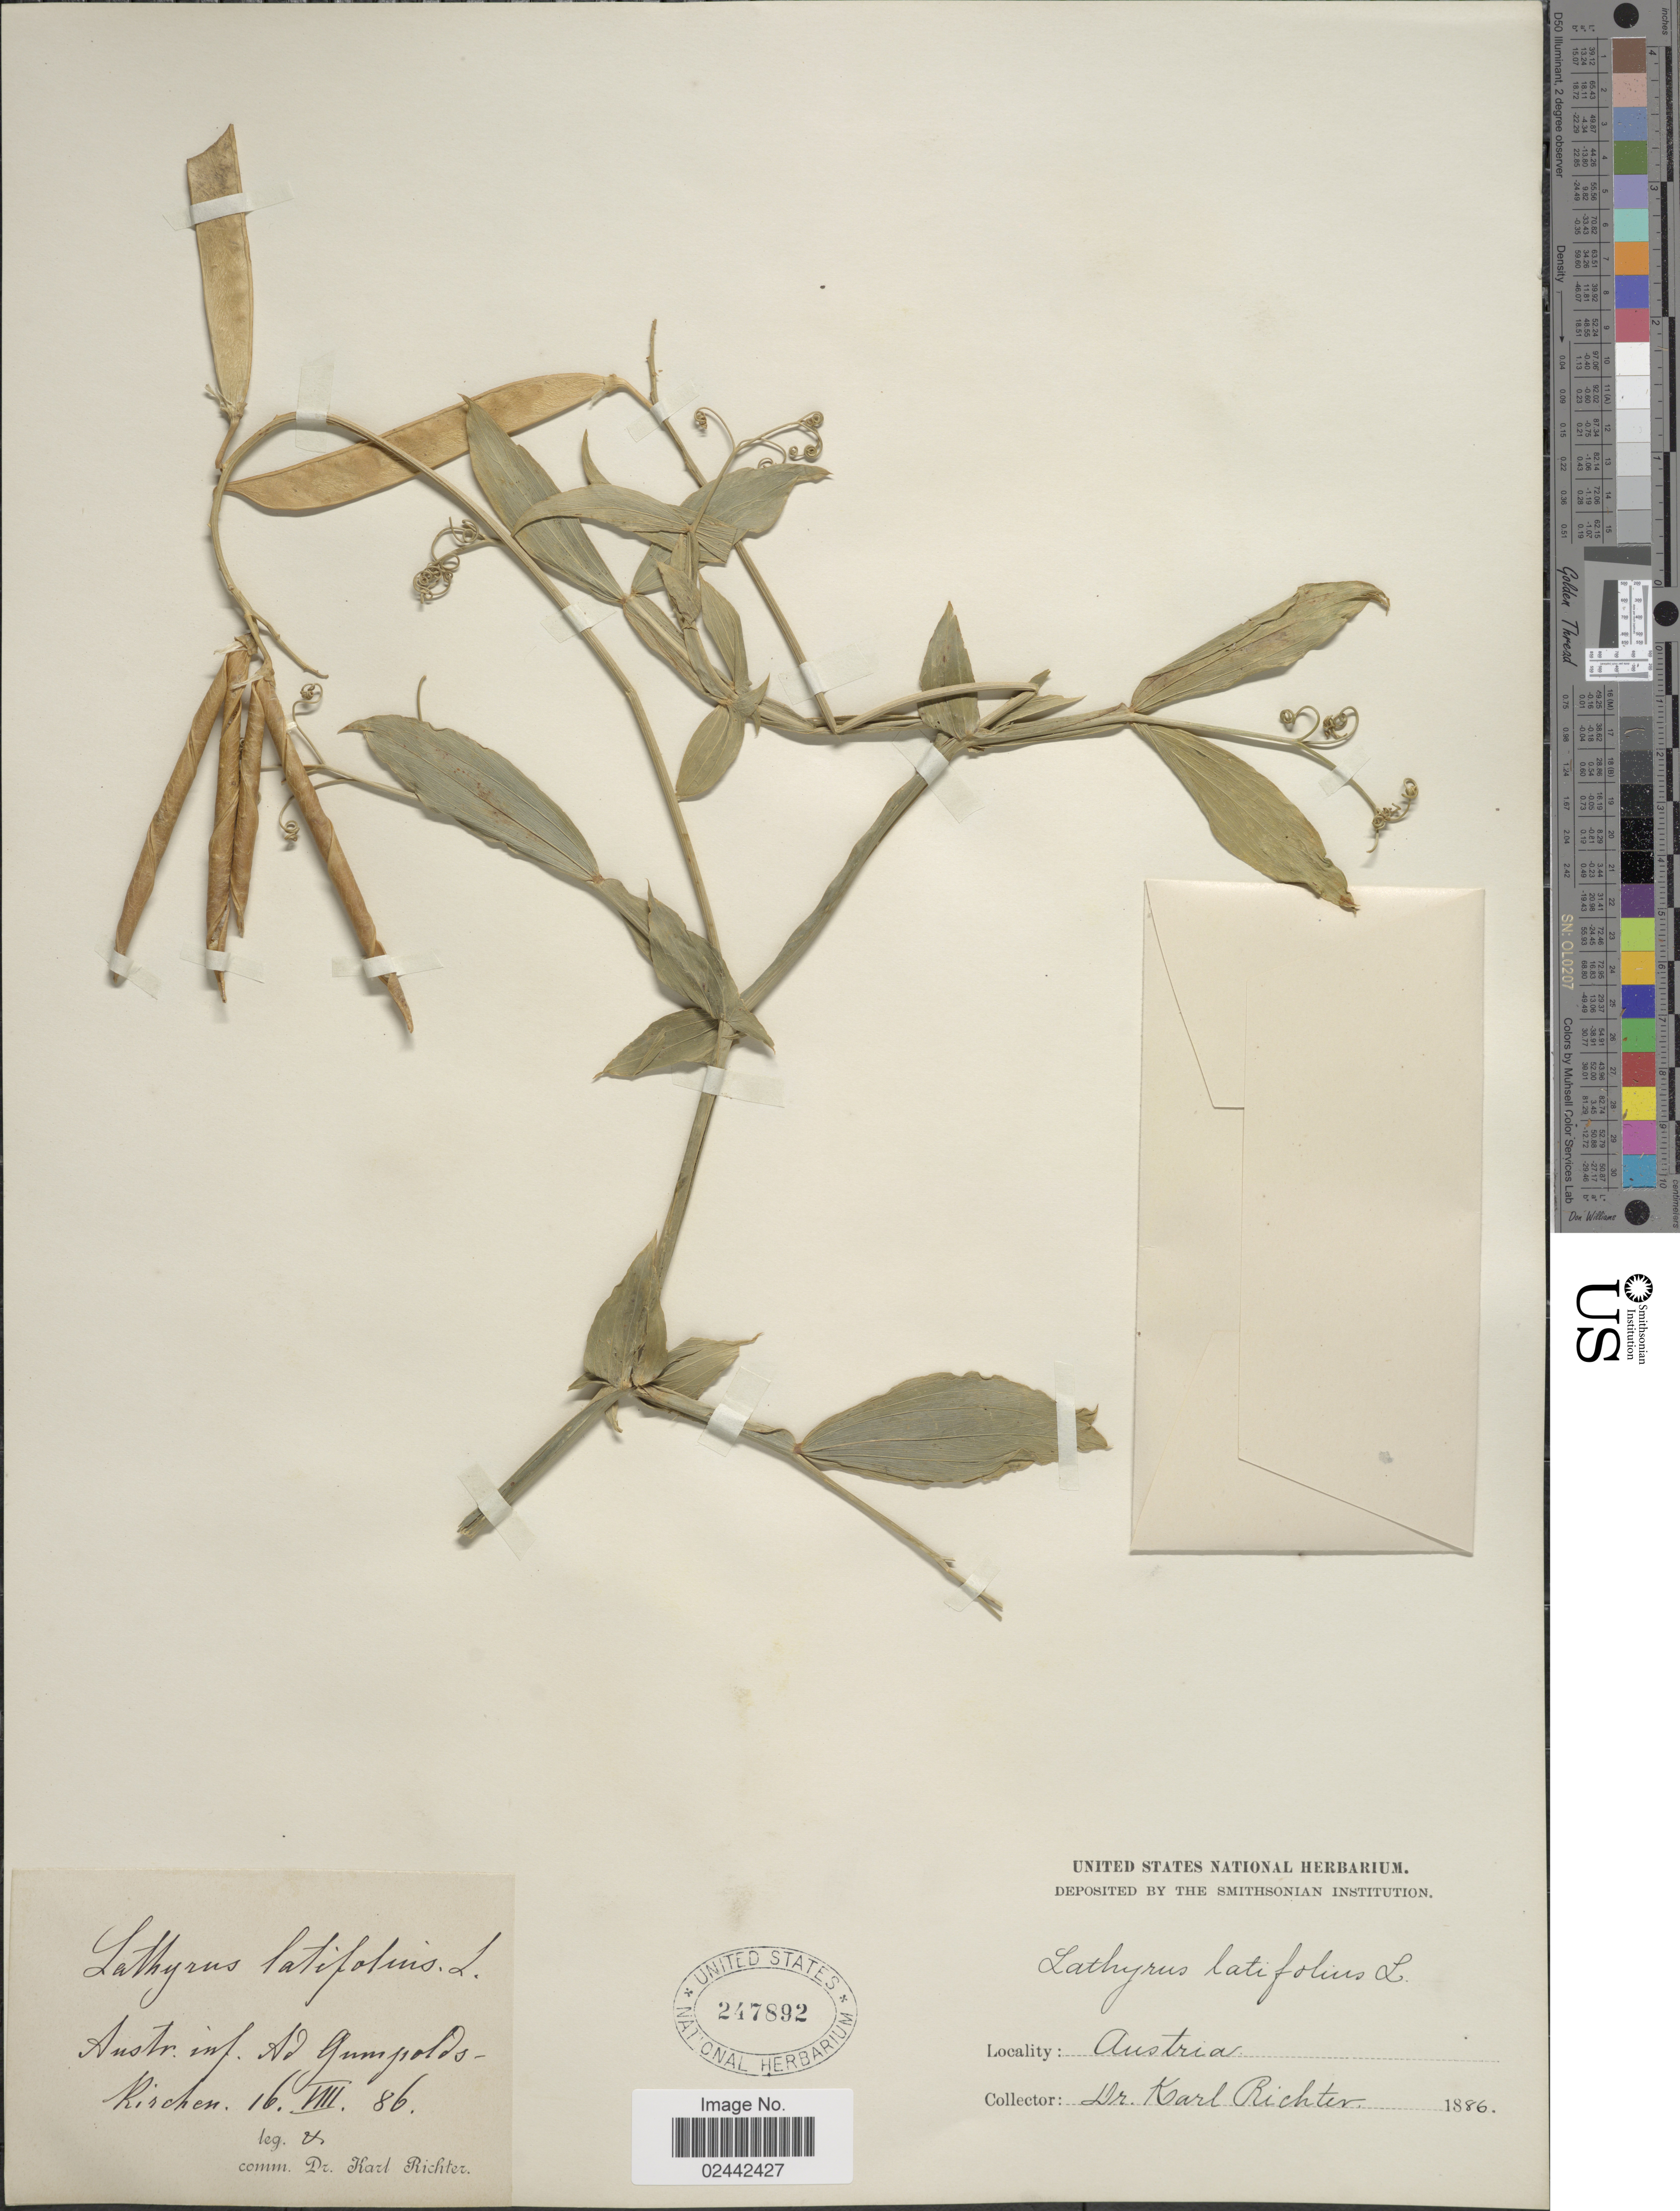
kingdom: Plantae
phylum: Tracheophyta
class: Magnoliopsida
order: Fabales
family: Fabaceae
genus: Lathyrus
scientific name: Lathyrus latifolius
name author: L.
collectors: K. Richter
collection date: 1886-08-16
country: Austria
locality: Austria. Austr. inf. Ad. Gumpolds [interpreted] Kirchen [interpreted]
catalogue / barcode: US 247892